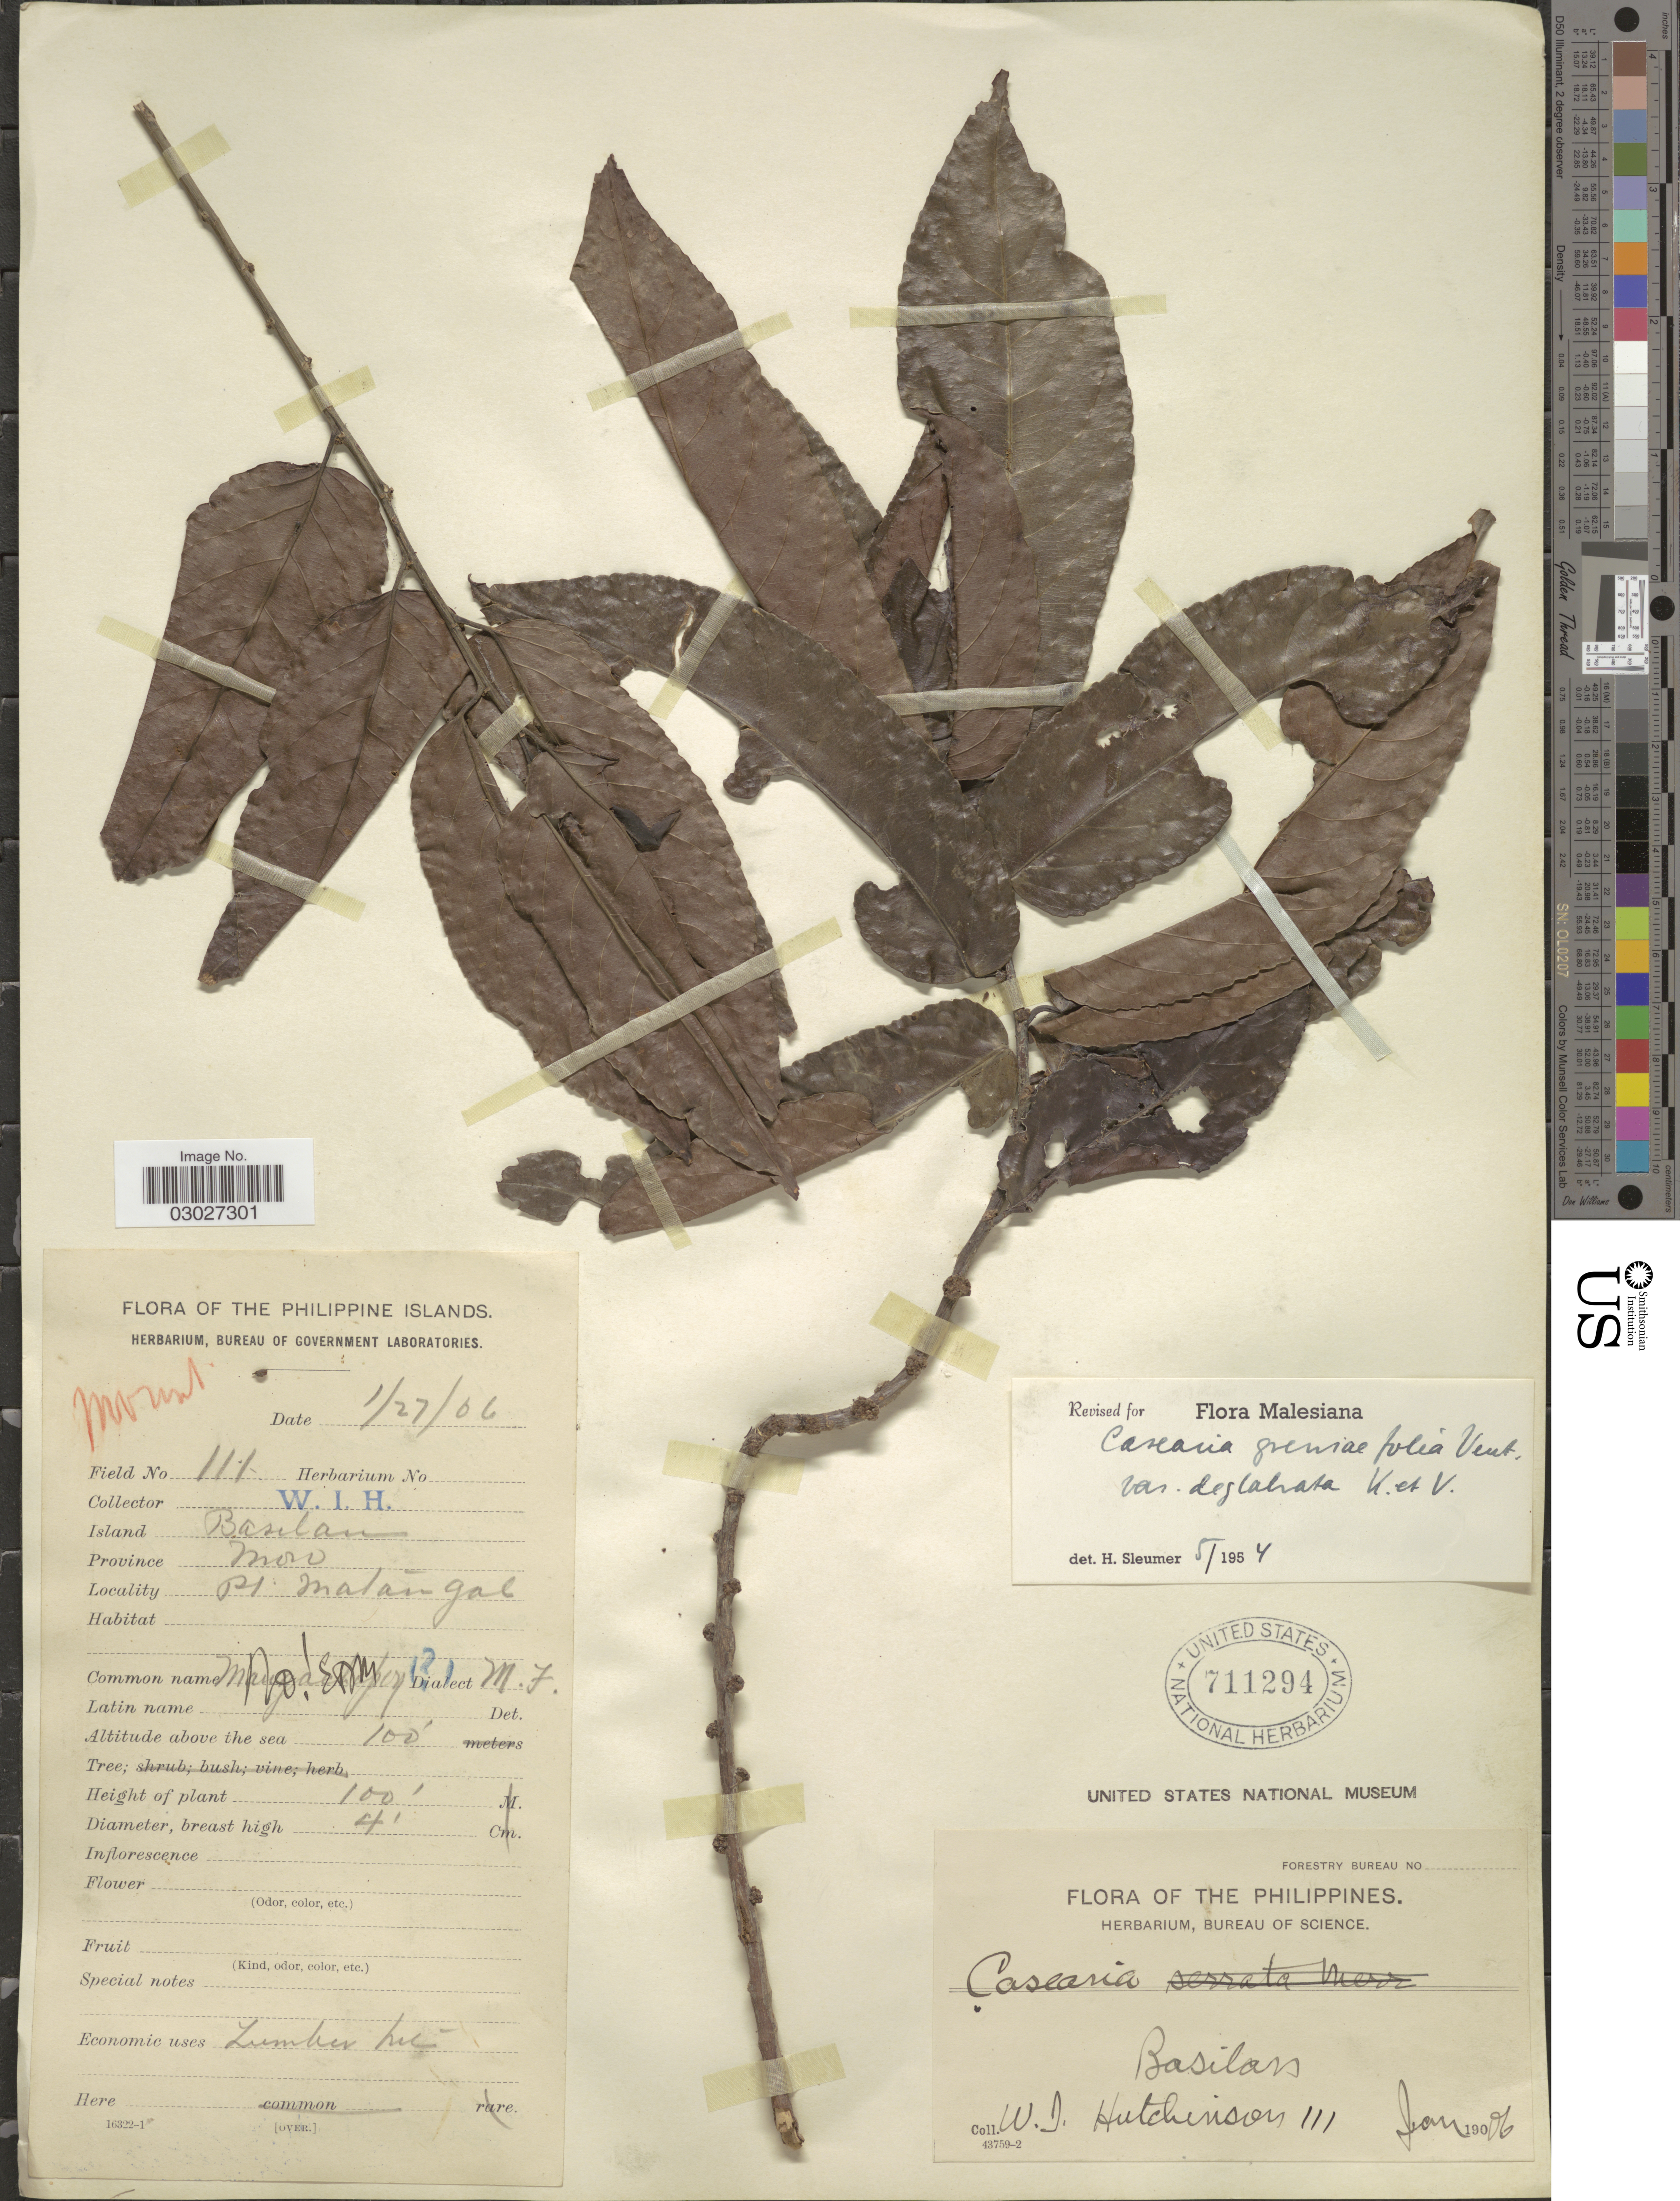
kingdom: Plantae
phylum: Tracheophyta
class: Magnoliopsida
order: Malpighiales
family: Salicaceae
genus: Casearia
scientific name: Casearia grewiifolia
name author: Vent.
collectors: W. J. Hutchinson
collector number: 111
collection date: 1906-01-27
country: Philippines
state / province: Muslim Mindanao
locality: The Philippine Islands, Island Basilan, Province Moro, Pt. Matan-gal.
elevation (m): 30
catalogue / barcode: US 711294